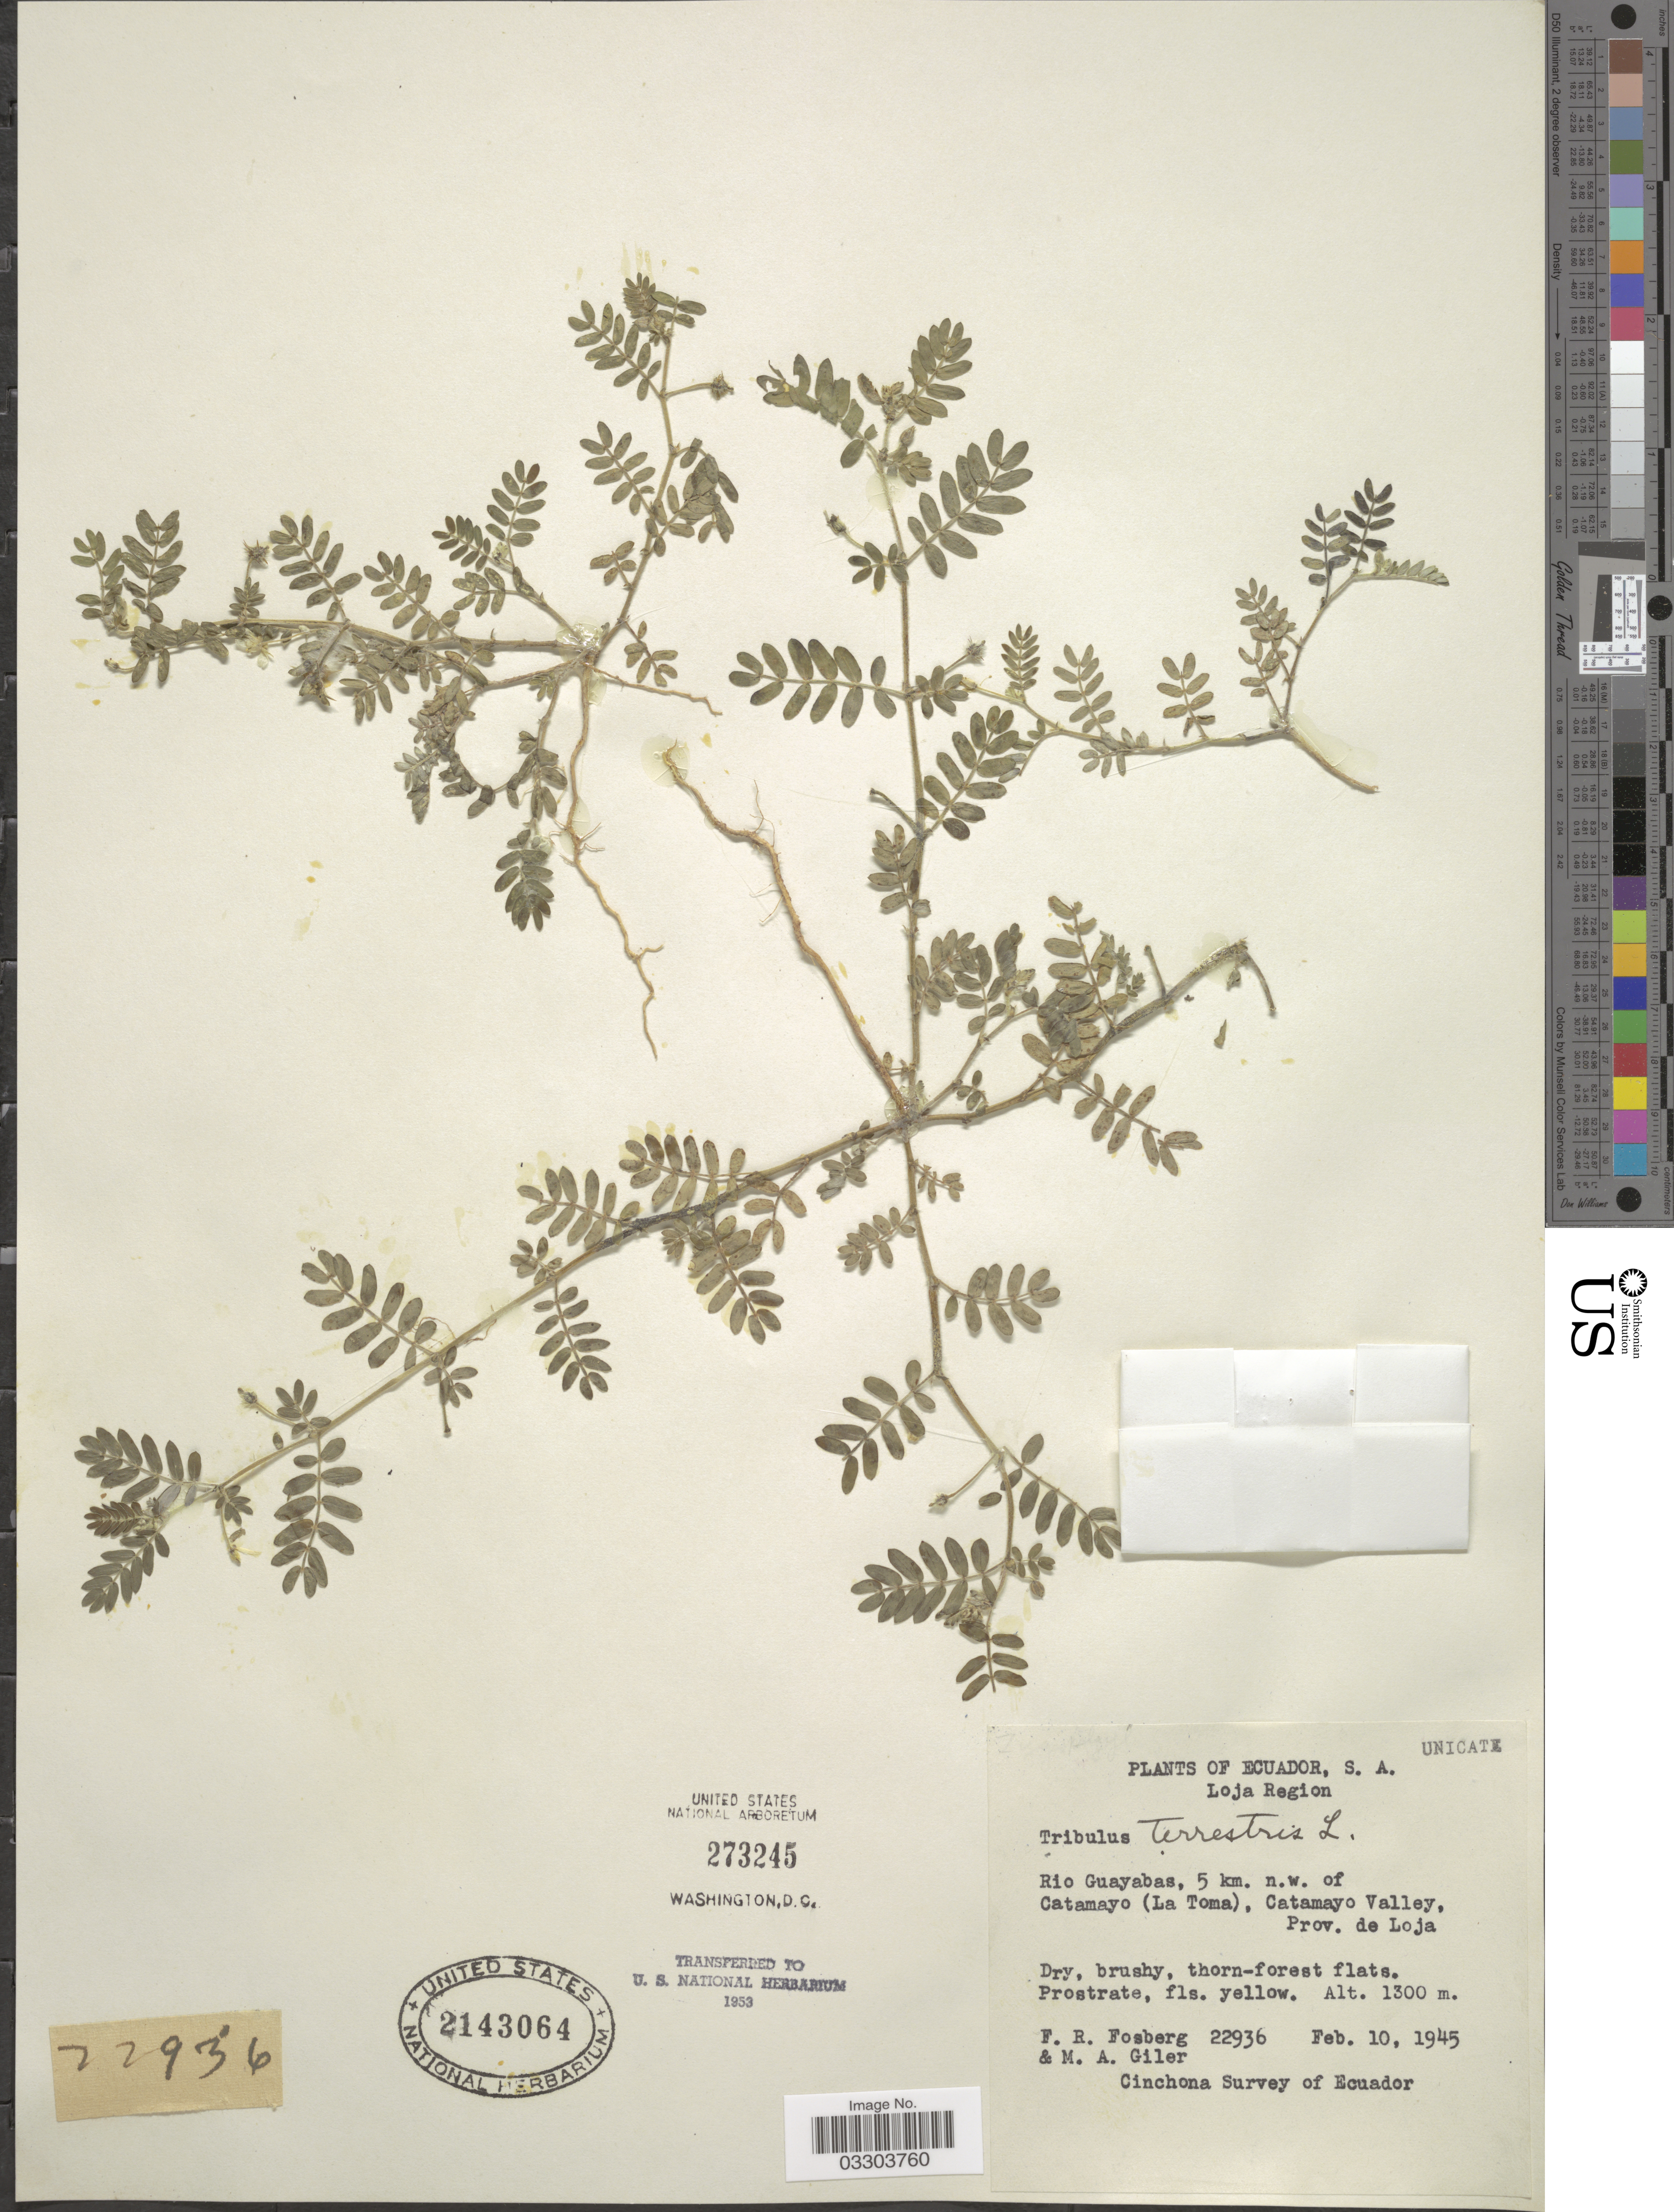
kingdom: Plantae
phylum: Tracheophyta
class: Magnoliopsida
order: Zygophyllales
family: Zygophyllaceae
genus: Tribulus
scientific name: Tribulus terrestris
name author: L.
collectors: F. R. Fosberg & M. Giler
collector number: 22936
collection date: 1945-02-10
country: Ecuador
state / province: Loja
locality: Loja Region. Rio Guayabas, 5 km. n.w. of Catamayo (La Toma), Catamayo Valley.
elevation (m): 1300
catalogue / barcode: US 2143064